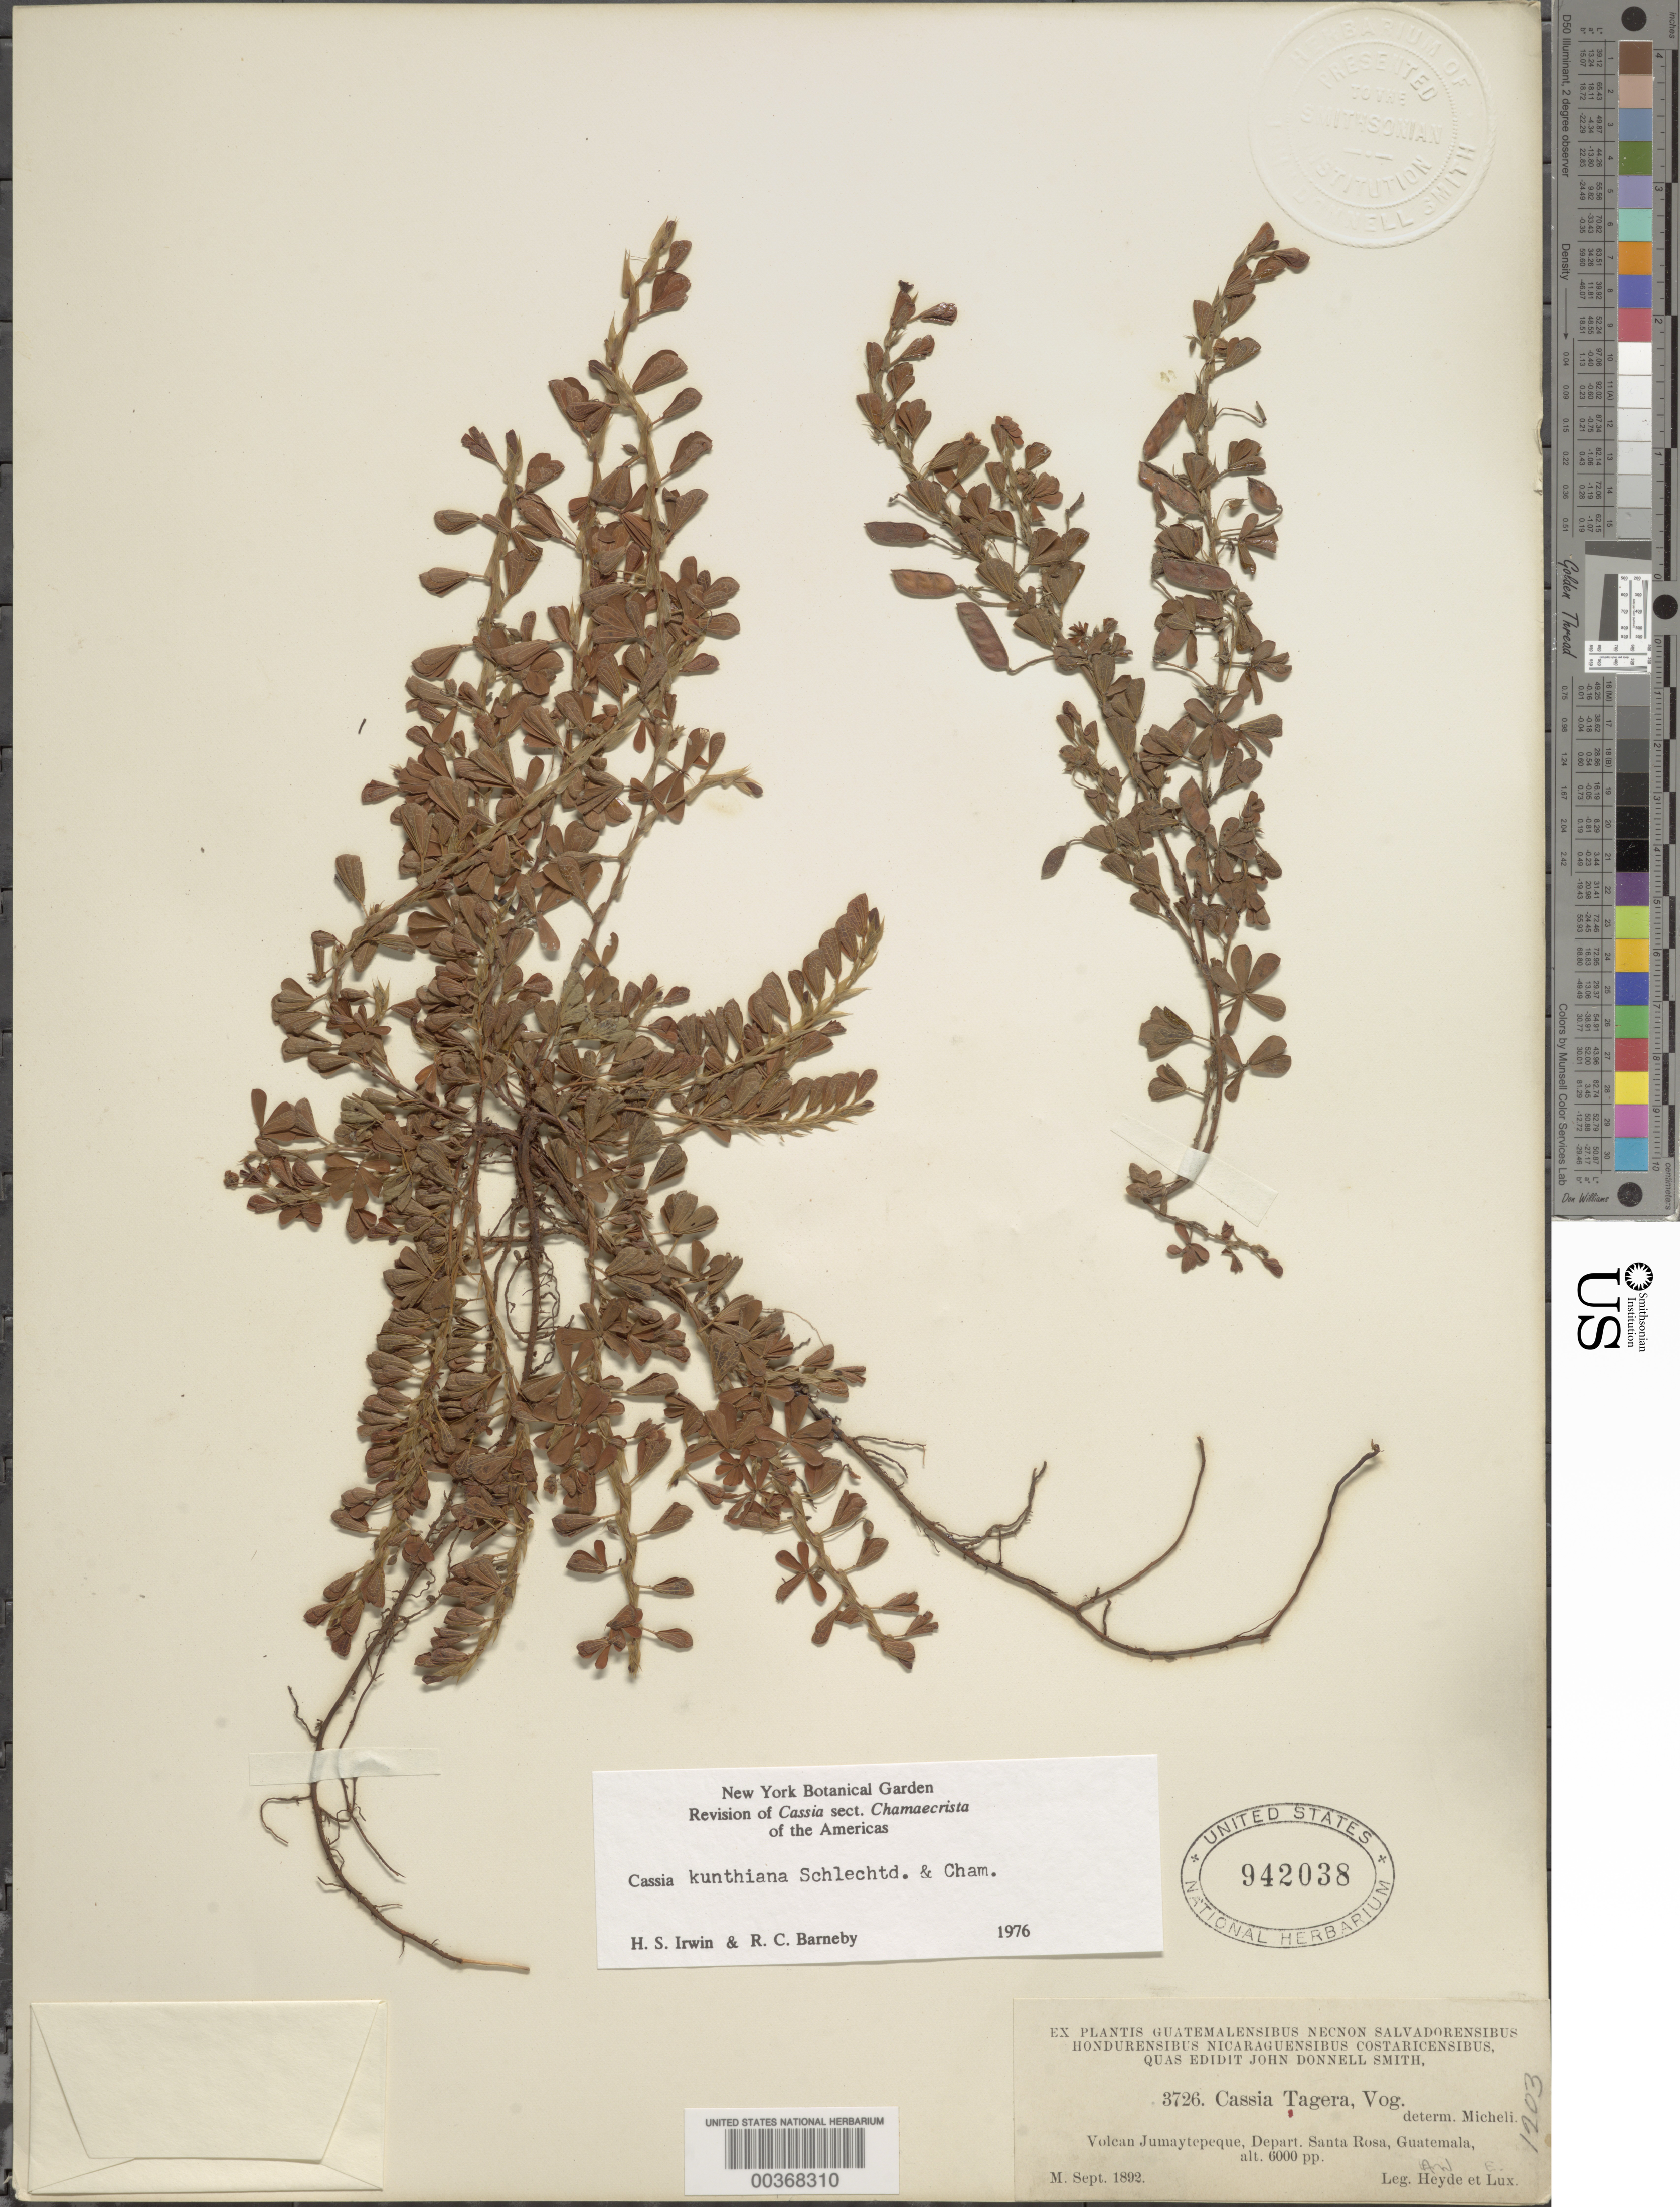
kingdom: Plantae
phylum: Tracheophyta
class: Magnoliopsida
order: Fabales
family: Fabaceae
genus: Chamaecrista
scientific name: Chamaecrista kunthiana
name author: (Schltdl. & Cham.) H.S. Irwin & Barneby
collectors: E. T. Heyde & E. Lux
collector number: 3726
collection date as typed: Sep 1892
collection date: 1892-09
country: Guatemala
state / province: Santa Rosa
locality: Volcan Jumaytepeque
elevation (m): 1829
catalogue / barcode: US 942038